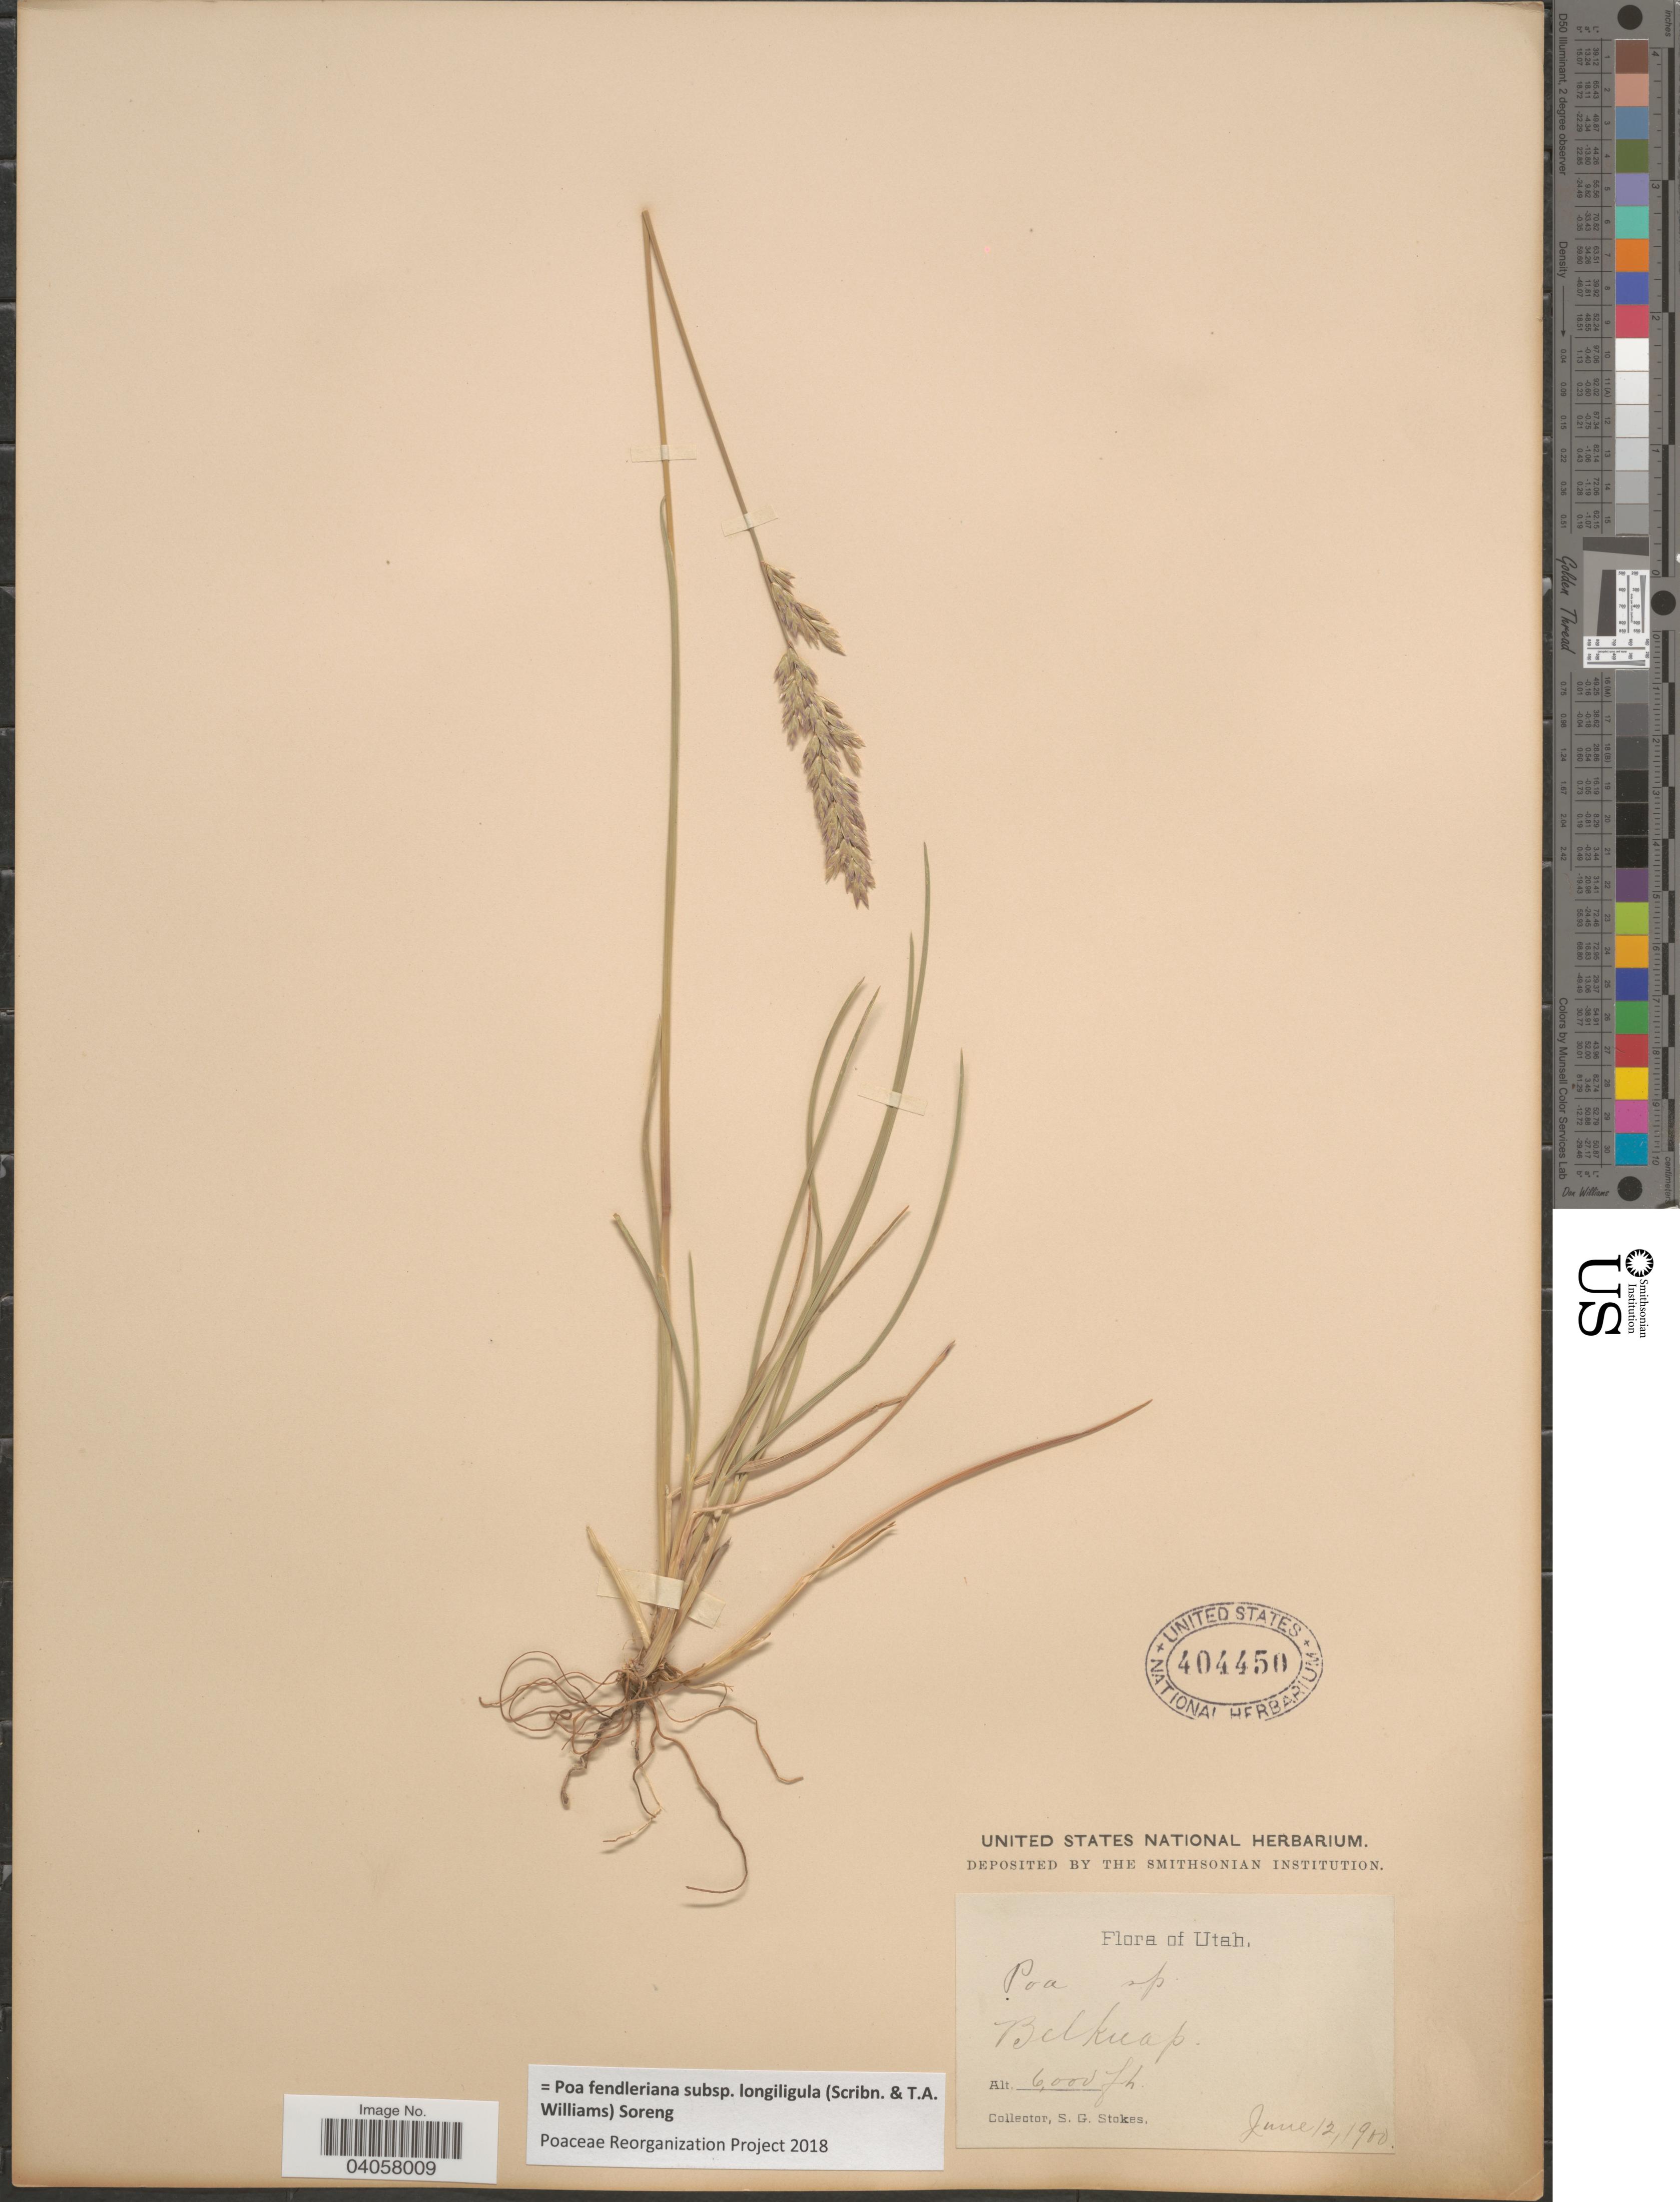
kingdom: Plantae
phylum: Tracheophyta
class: Liliopsida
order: Poales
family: Poaceae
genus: Poa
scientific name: Poa fendleriana subsp. longiligula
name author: (Scribn. & T.A. Williams) Soreng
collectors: S. G. Stokes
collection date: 1900-06-12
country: United States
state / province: Utah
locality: Belknop.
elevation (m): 1829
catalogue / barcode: US 404450